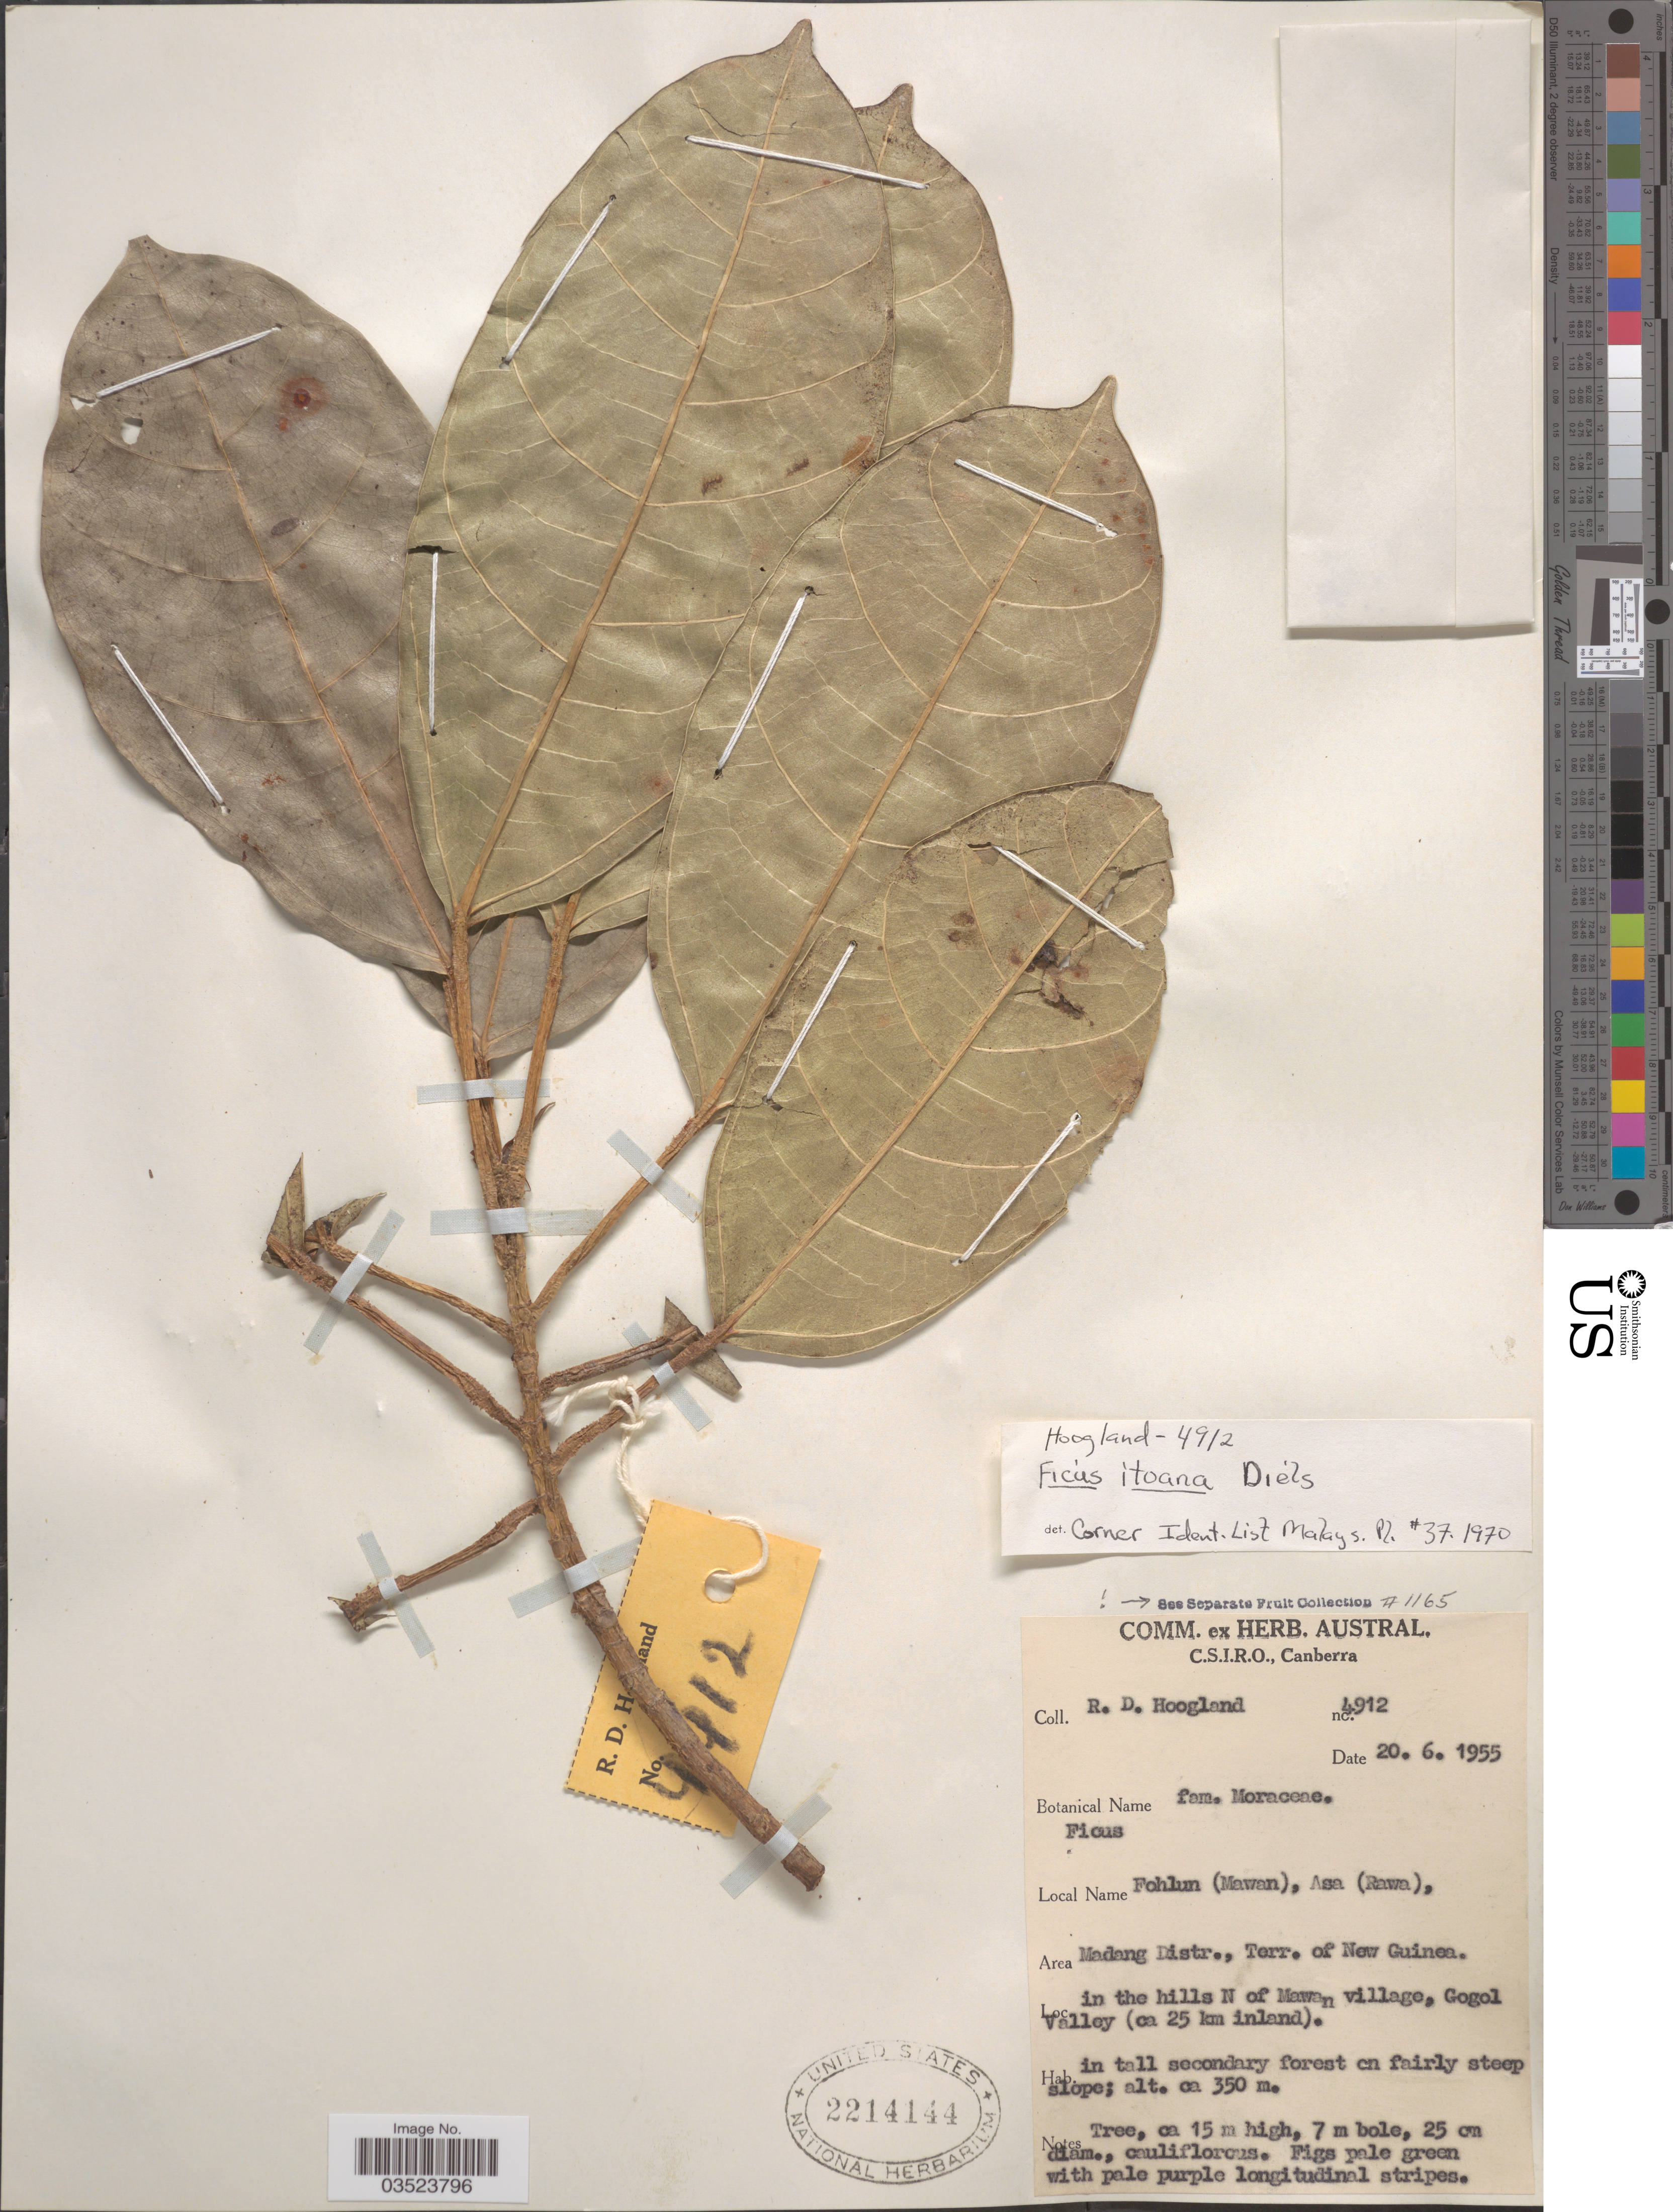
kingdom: Plantae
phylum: Tracheophyta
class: Magnoliopsida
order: Rosales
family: Moraceae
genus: Ficus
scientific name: Ficus itoana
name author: Diels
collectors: R. D. Hoogland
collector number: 4912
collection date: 1955-06-20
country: Papua New Guinea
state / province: Madang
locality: Canberra. Area Madang Distr., Terr. of New Guinea. In the hills N of Mawan village, Gogol Valley (ca 25 km inland).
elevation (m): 350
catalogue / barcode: US 2214144